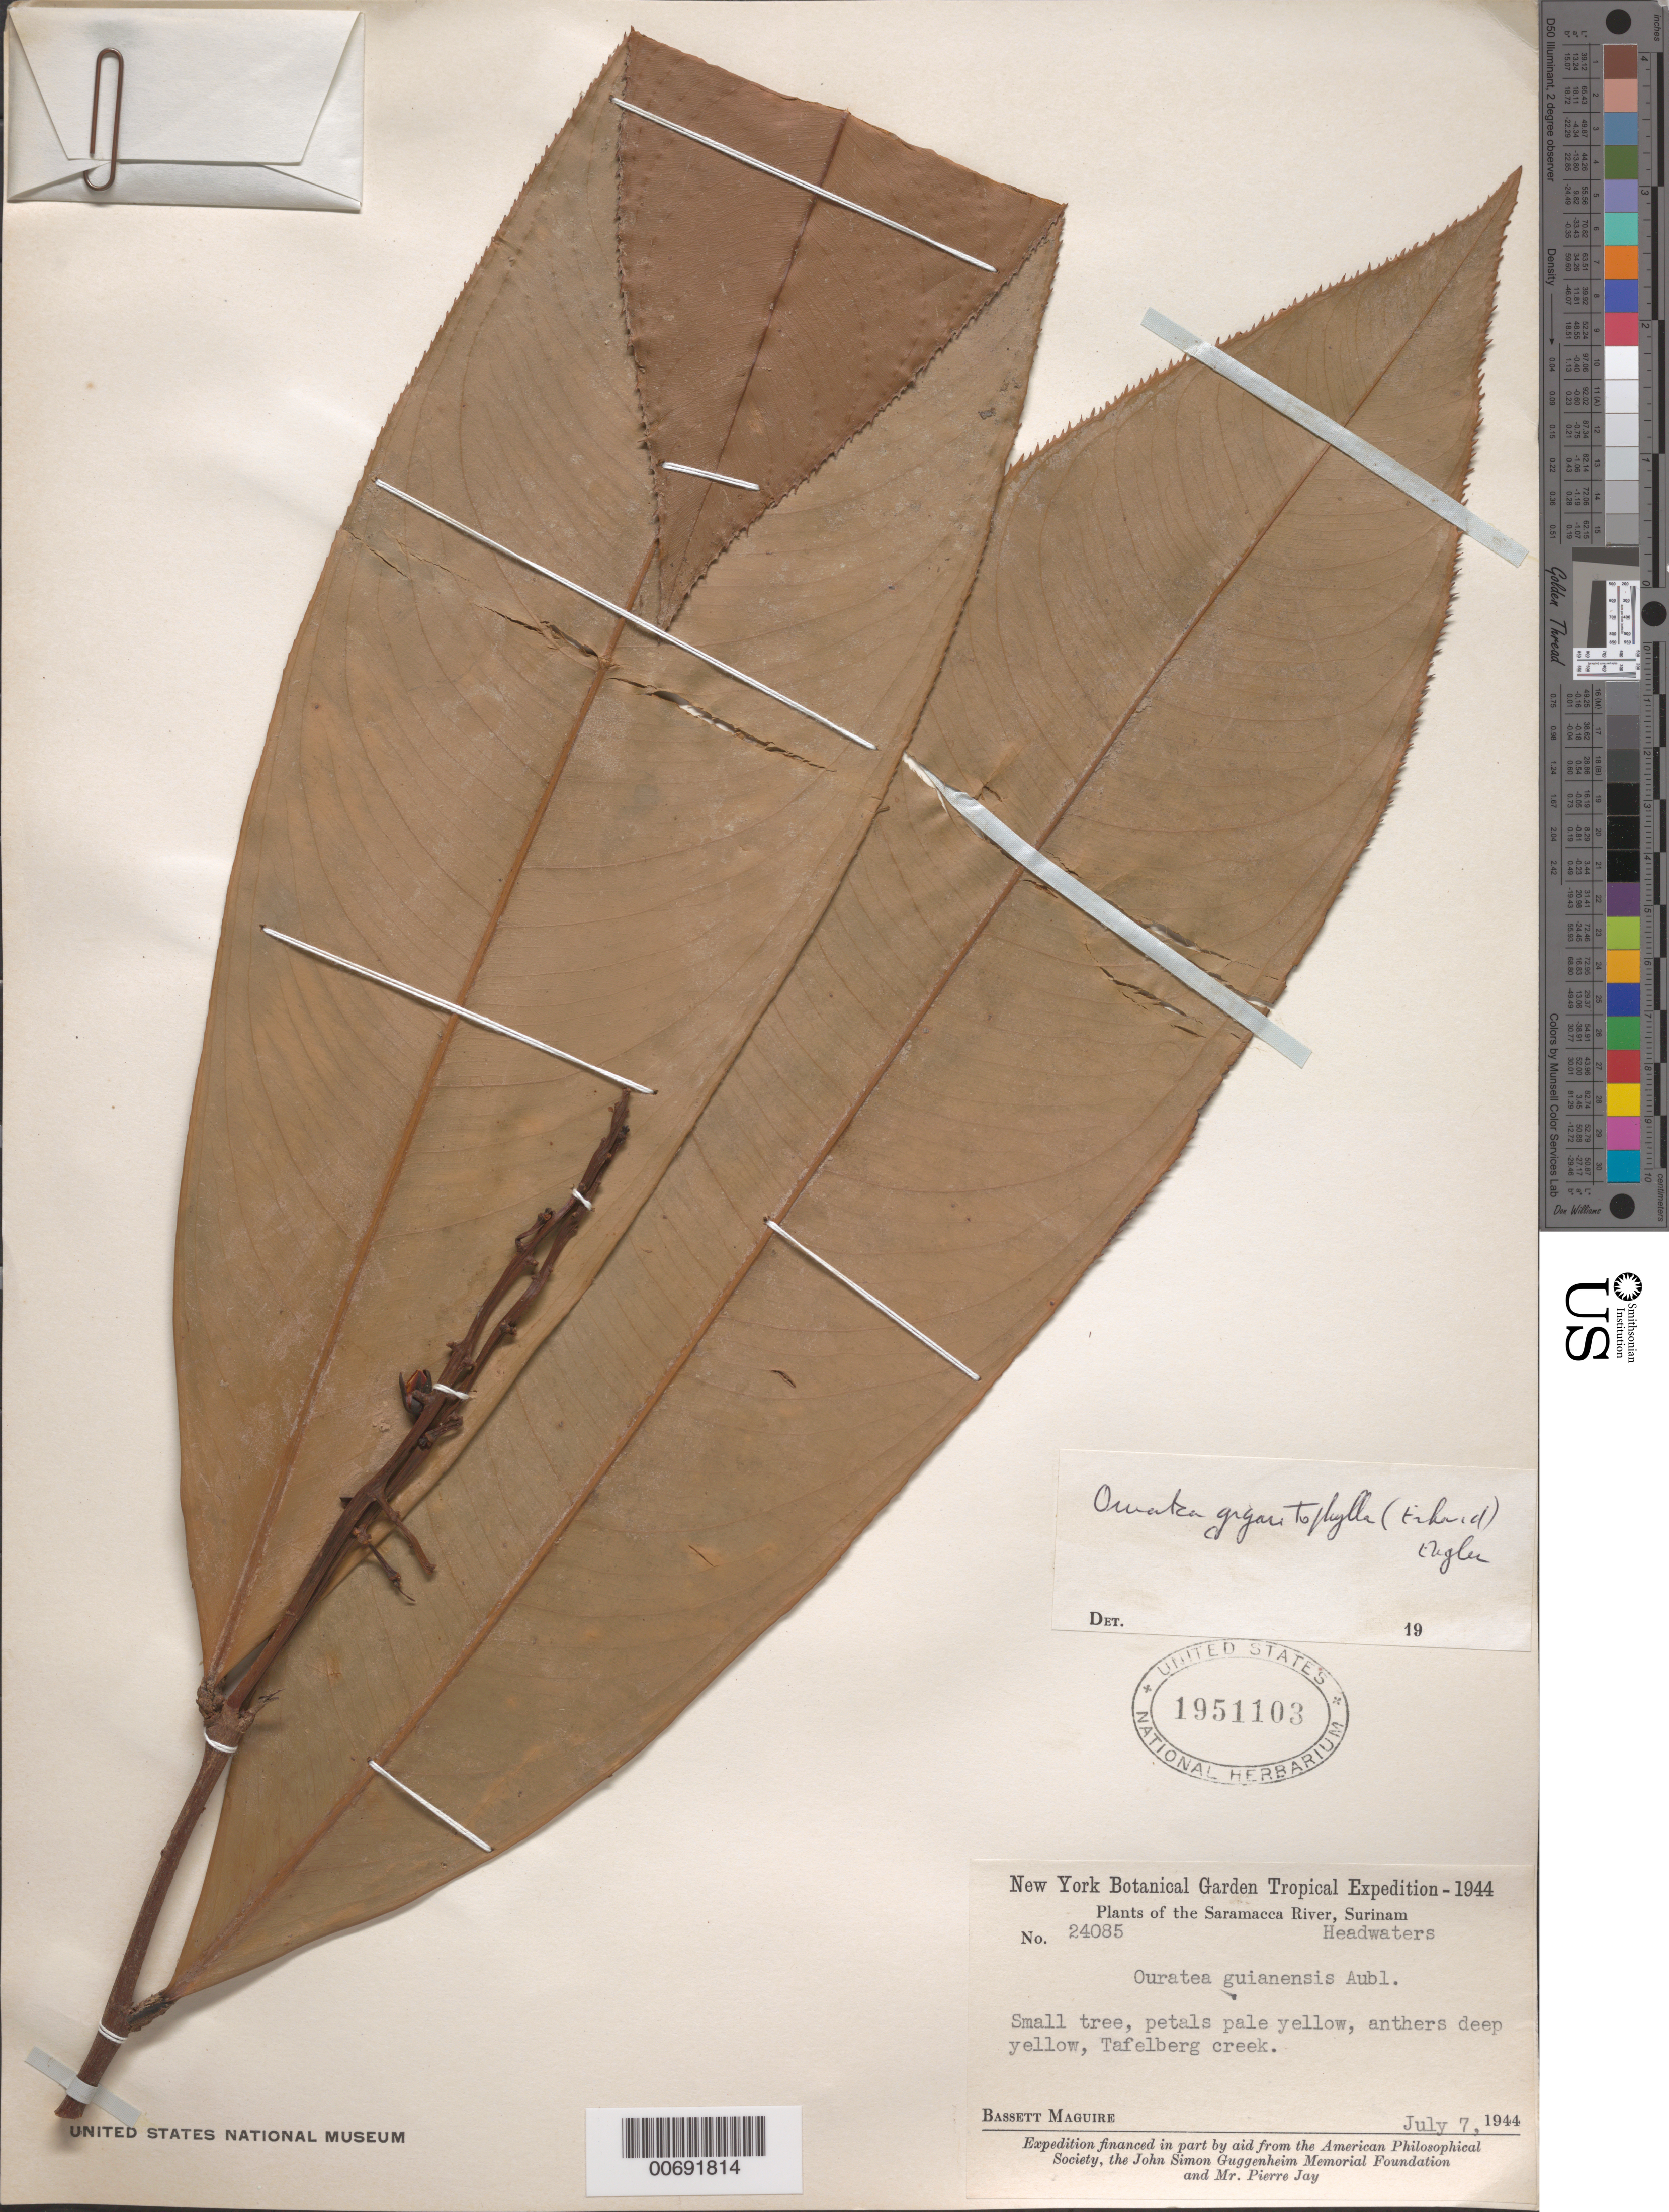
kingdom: Plantae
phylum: Tracheophyta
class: Magnoliopsida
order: Malpighiales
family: Ochnaceae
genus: Ouratea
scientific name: Ouratea gigantophylla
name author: (Erhard) Engl.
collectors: B. Maguire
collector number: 24085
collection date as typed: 7-Jul-44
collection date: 1944-07-07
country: Suriname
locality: Saramacca River, Tafelberg Creek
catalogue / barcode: US 1951103